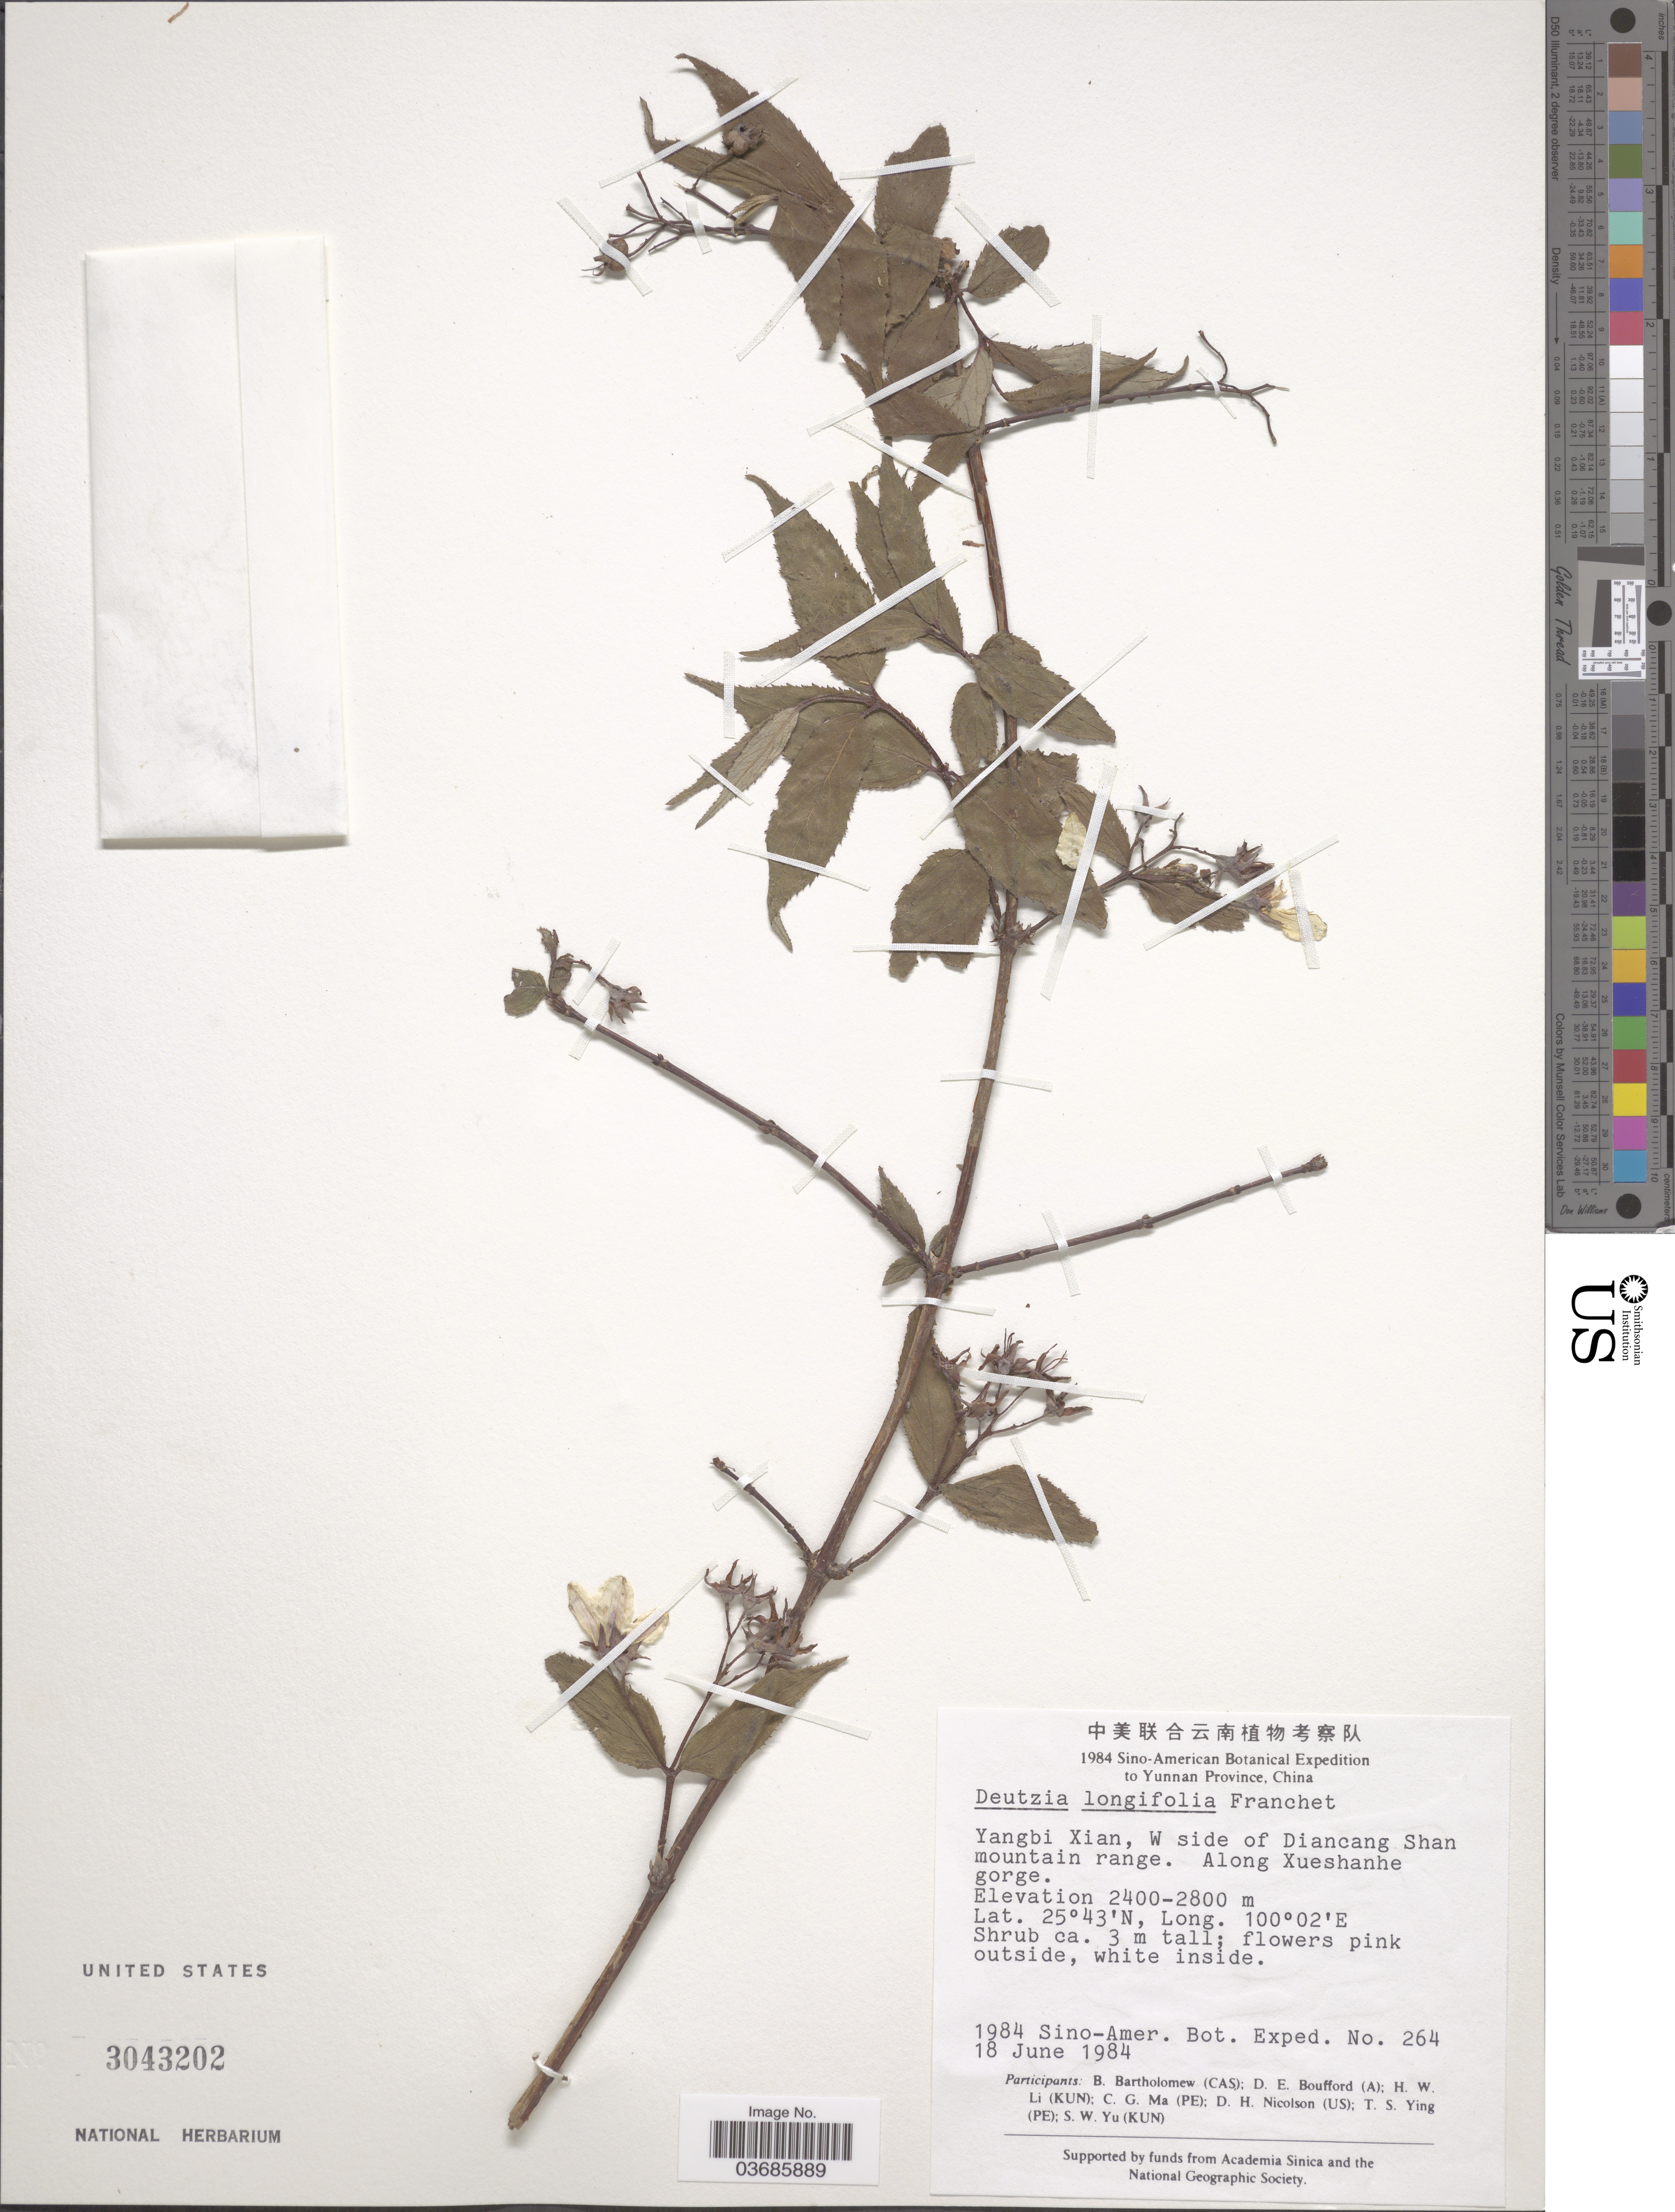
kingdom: Plantae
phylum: Tracheophyta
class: Magnoliopsida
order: Cornales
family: Hydrangeaceae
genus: Deutzia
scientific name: Deutzia longifolia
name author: Franch.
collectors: B. Bartholomew, D. E. Boufford, H. W. Li, C. Ma & et al.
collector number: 264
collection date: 1984-06-18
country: China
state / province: Yunnan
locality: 1984 Sino-American Botanical Expedition to Yunnan Province, China. Yangbi Xian, W side of Diancang Shan mountain range. Along Xueshanhe gorge.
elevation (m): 2400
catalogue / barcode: US 3043202